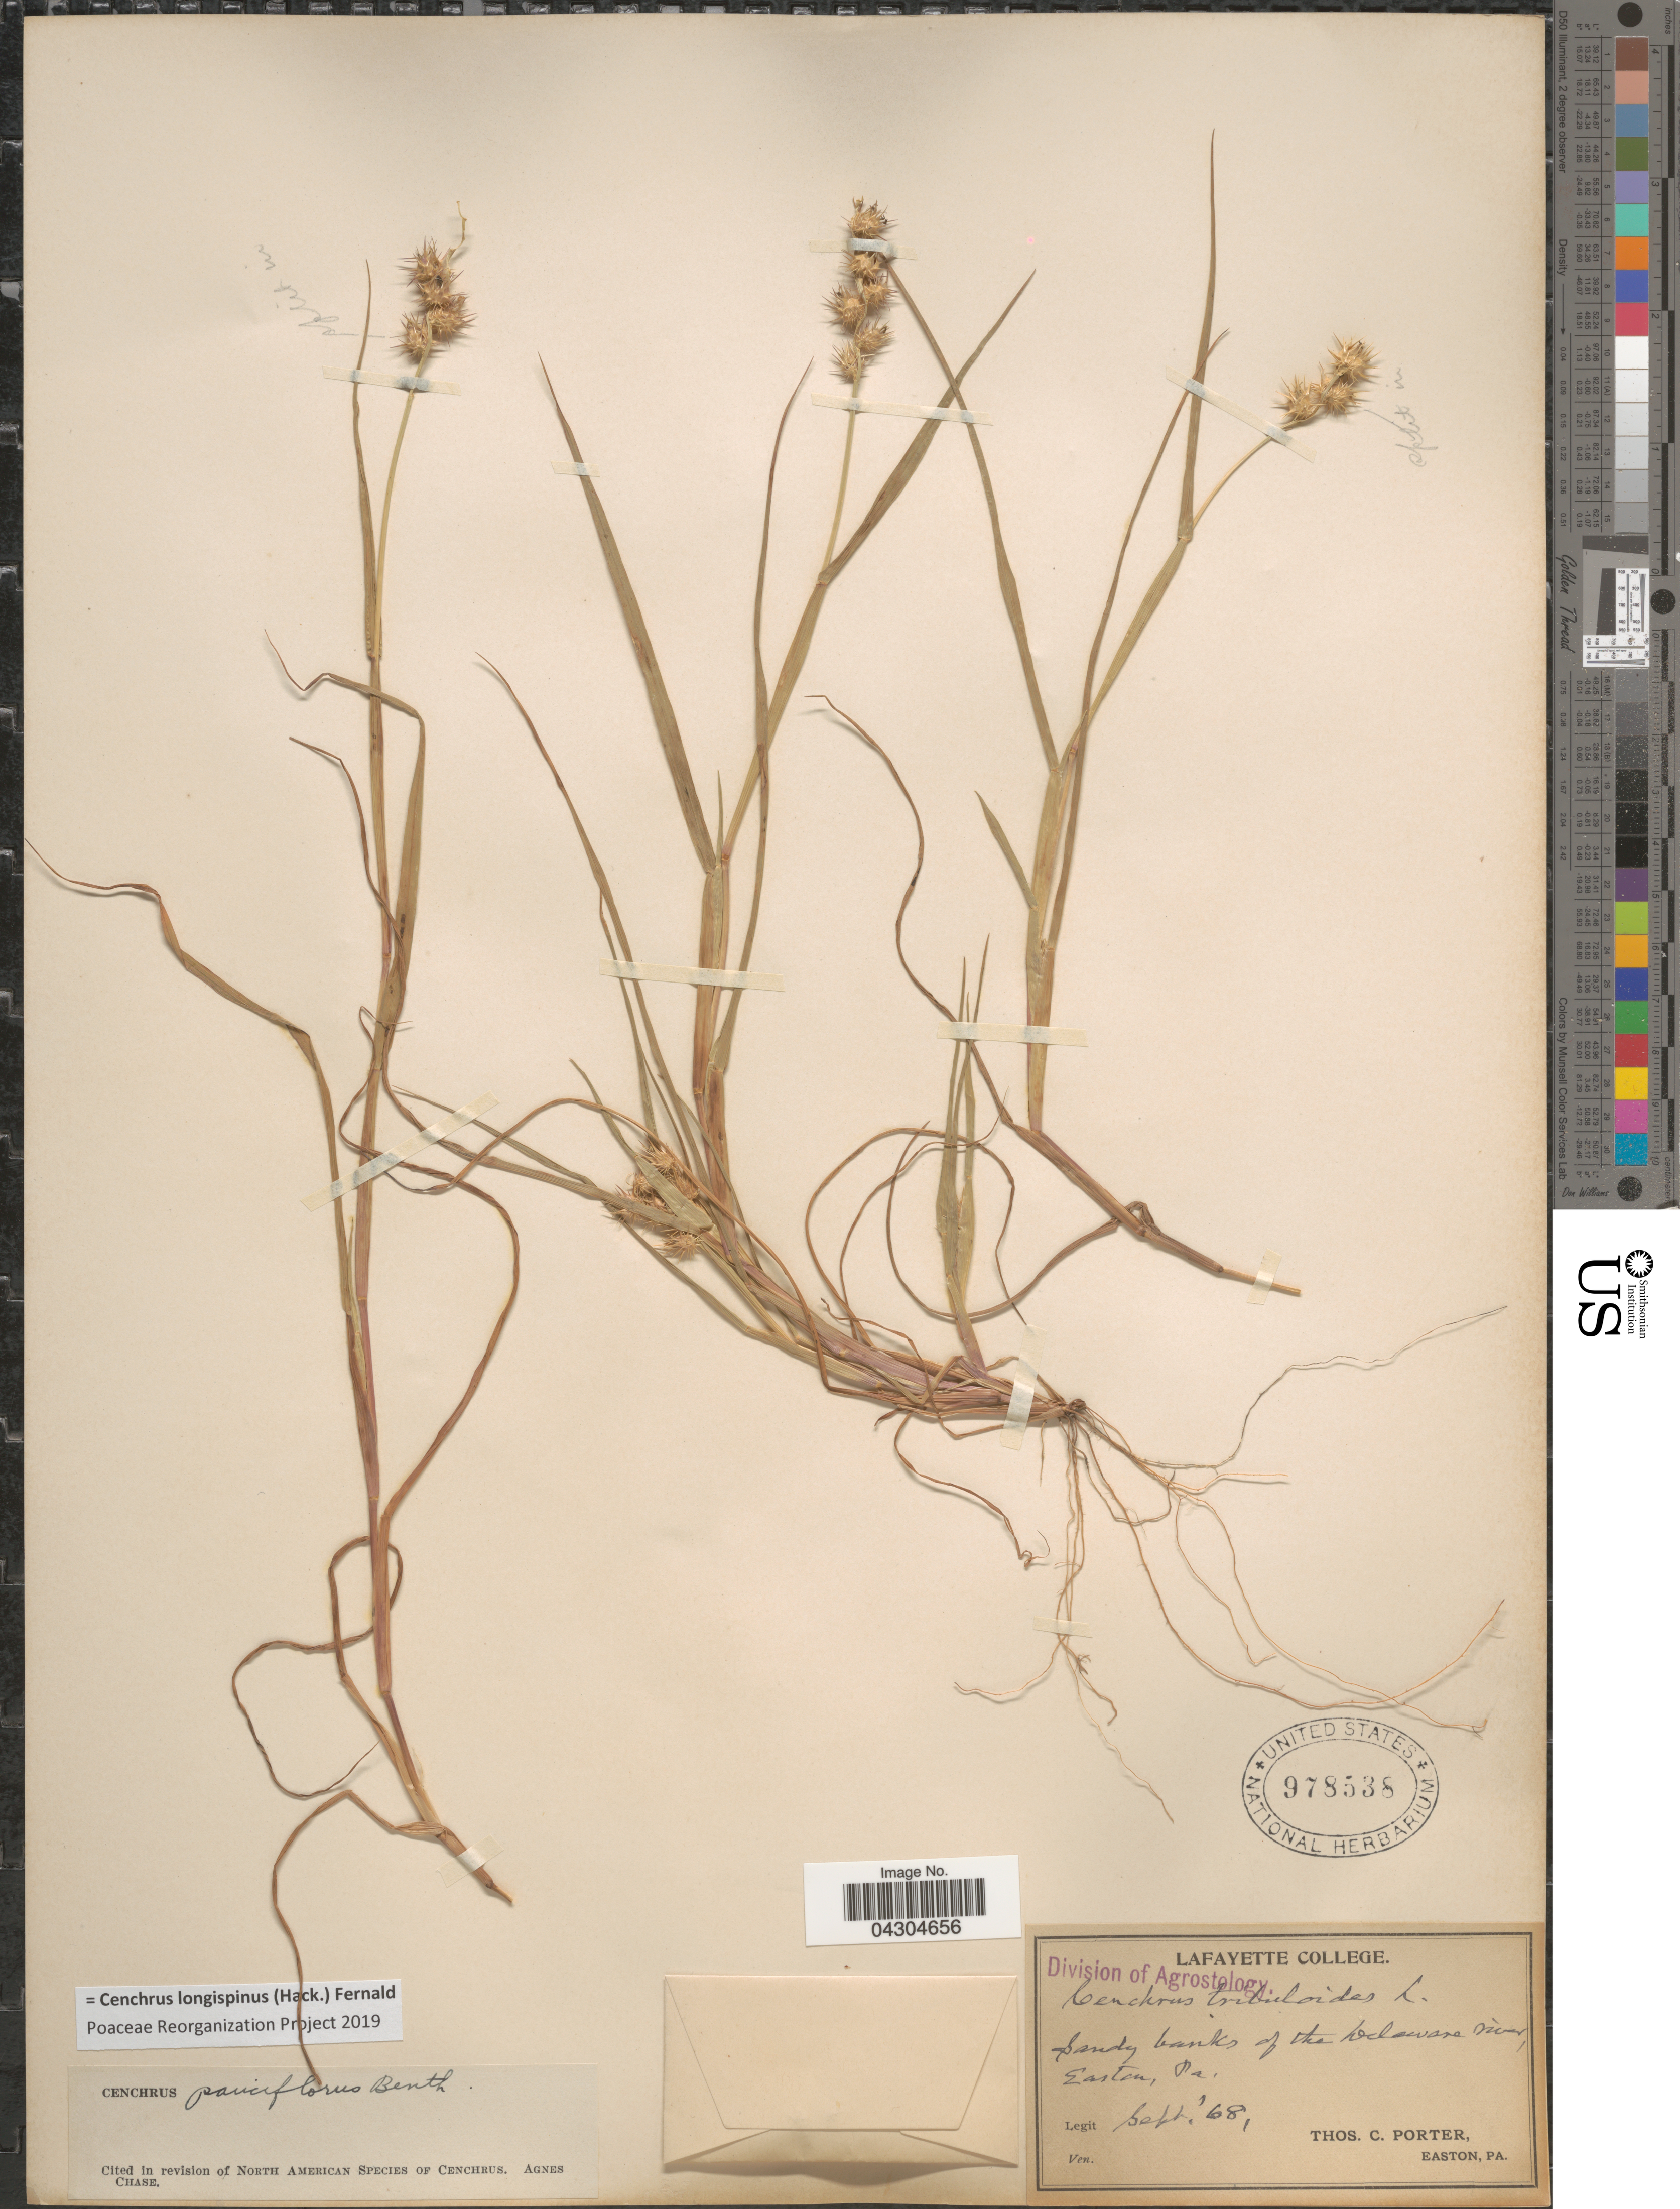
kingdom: Plantae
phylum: Tracheophyta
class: Liliopsida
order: Poales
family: Poaceae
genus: Cenchrus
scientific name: Cenchrus longispinus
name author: (Hack.) Fernald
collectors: T. Porter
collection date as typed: Transcribed d/m/y: /9/68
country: United States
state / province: Pennsylvania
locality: Sandy banks of the Delaware river, Easton.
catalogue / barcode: US 978538